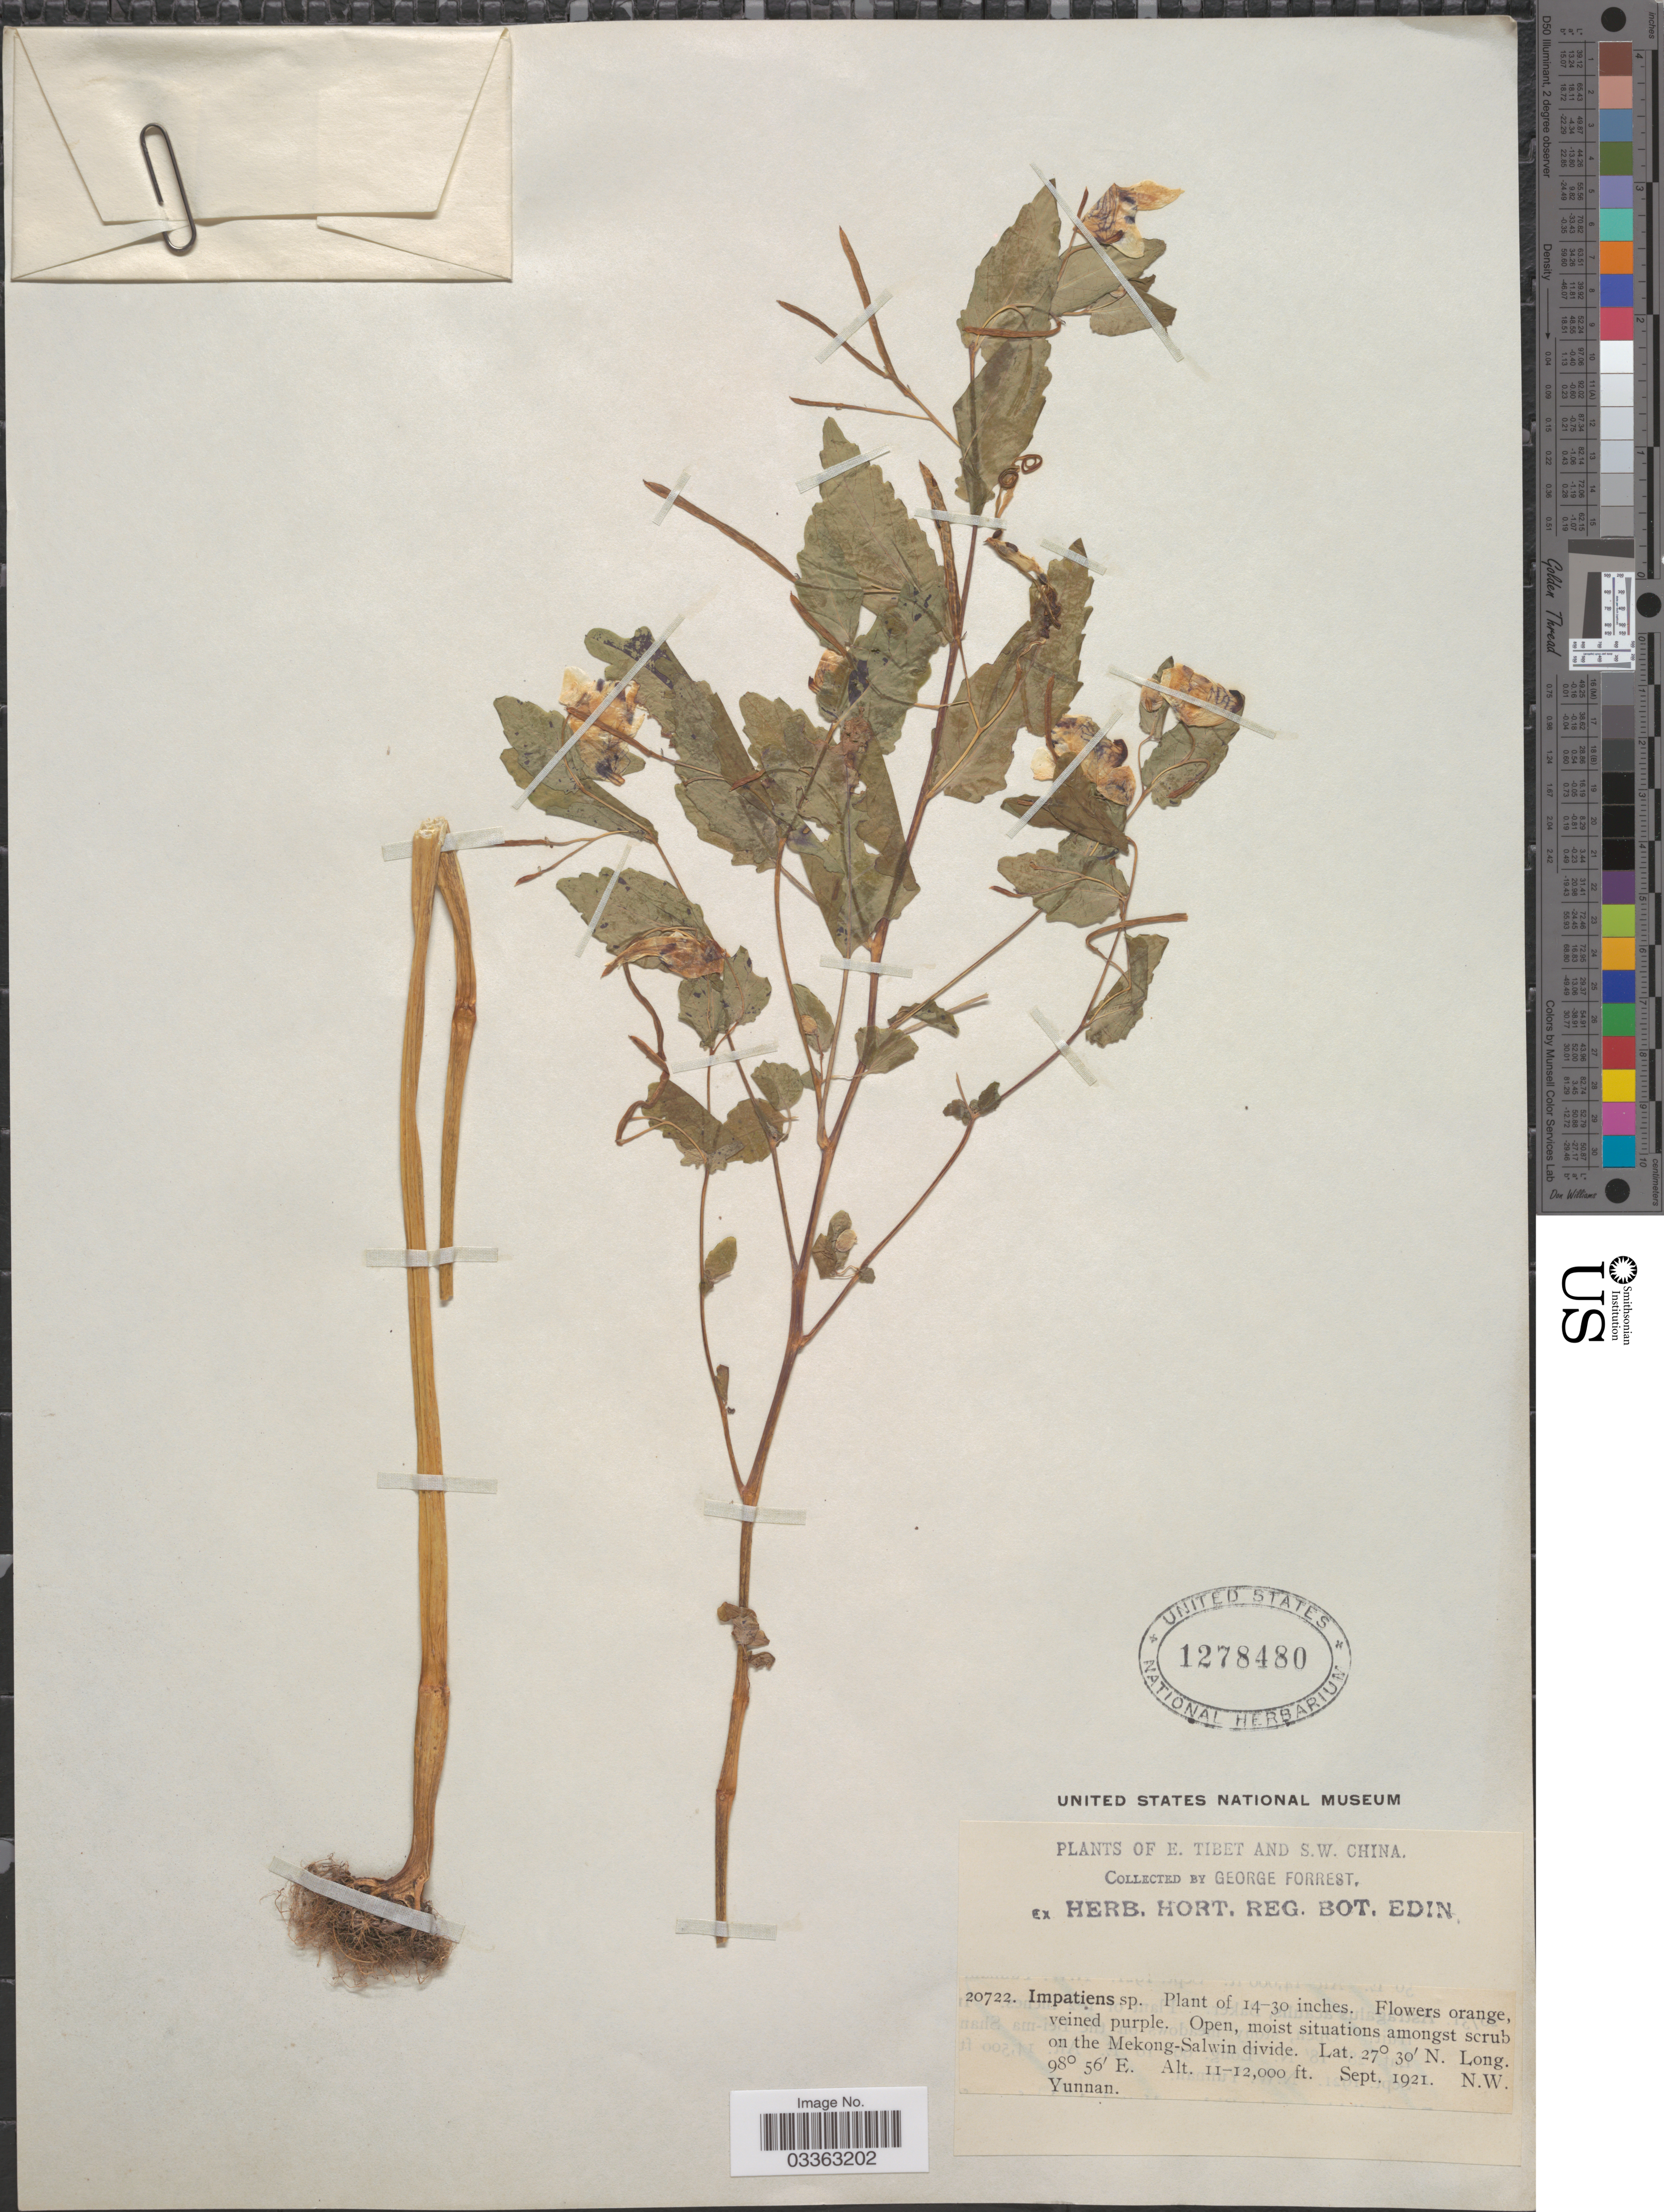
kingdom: Plantae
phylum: Tracheophyta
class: Magnoliopsida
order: Ericales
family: Balsaminaceae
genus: Impatiens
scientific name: Impatiens sp.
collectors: G. Forrest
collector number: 20722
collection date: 1921-09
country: China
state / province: Yunnan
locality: E. Tibet and S.W. China. On the Mekong-Salwin divide. N.W. Yunnan.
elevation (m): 3353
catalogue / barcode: US 1278480